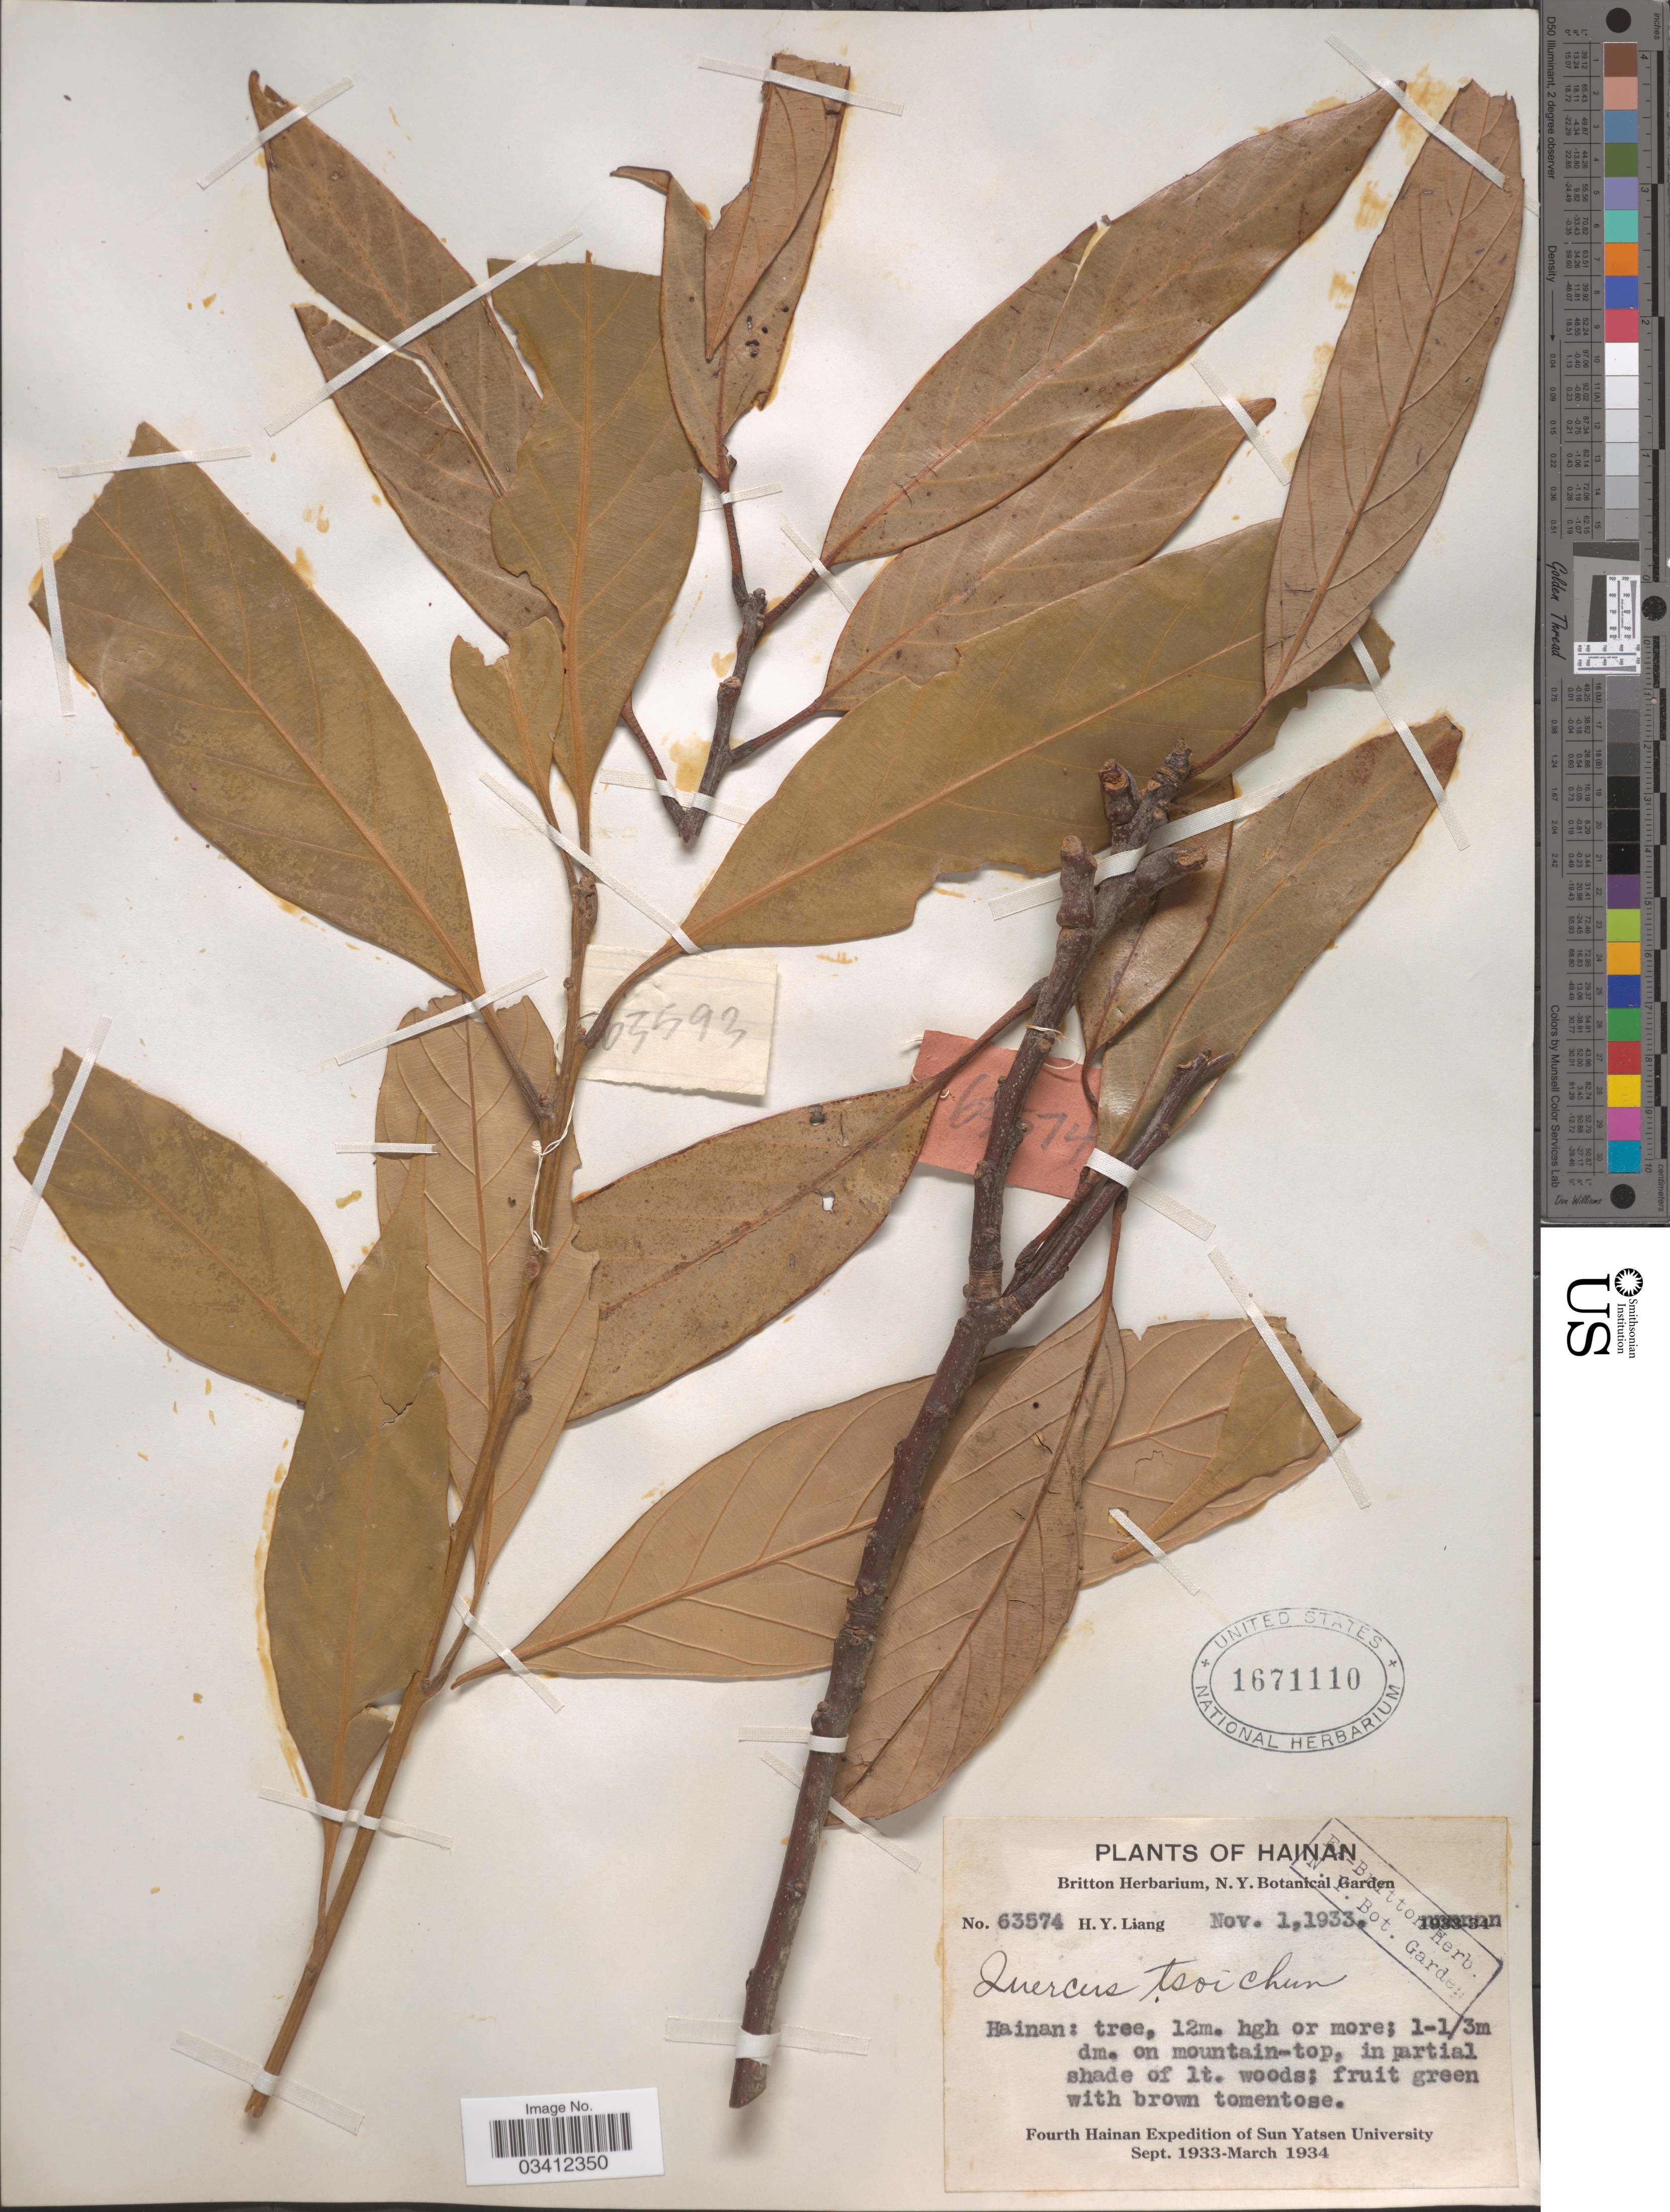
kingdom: Plantae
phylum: Tracheophyta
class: Magnoliopsida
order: Fagales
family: Fagaceae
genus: Quercus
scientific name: Quercus tsoi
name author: Chun ex Menitsky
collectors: H. Y. Liang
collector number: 63574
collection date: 1933-11-01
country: China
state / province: Hainan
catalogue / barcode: US 1671110